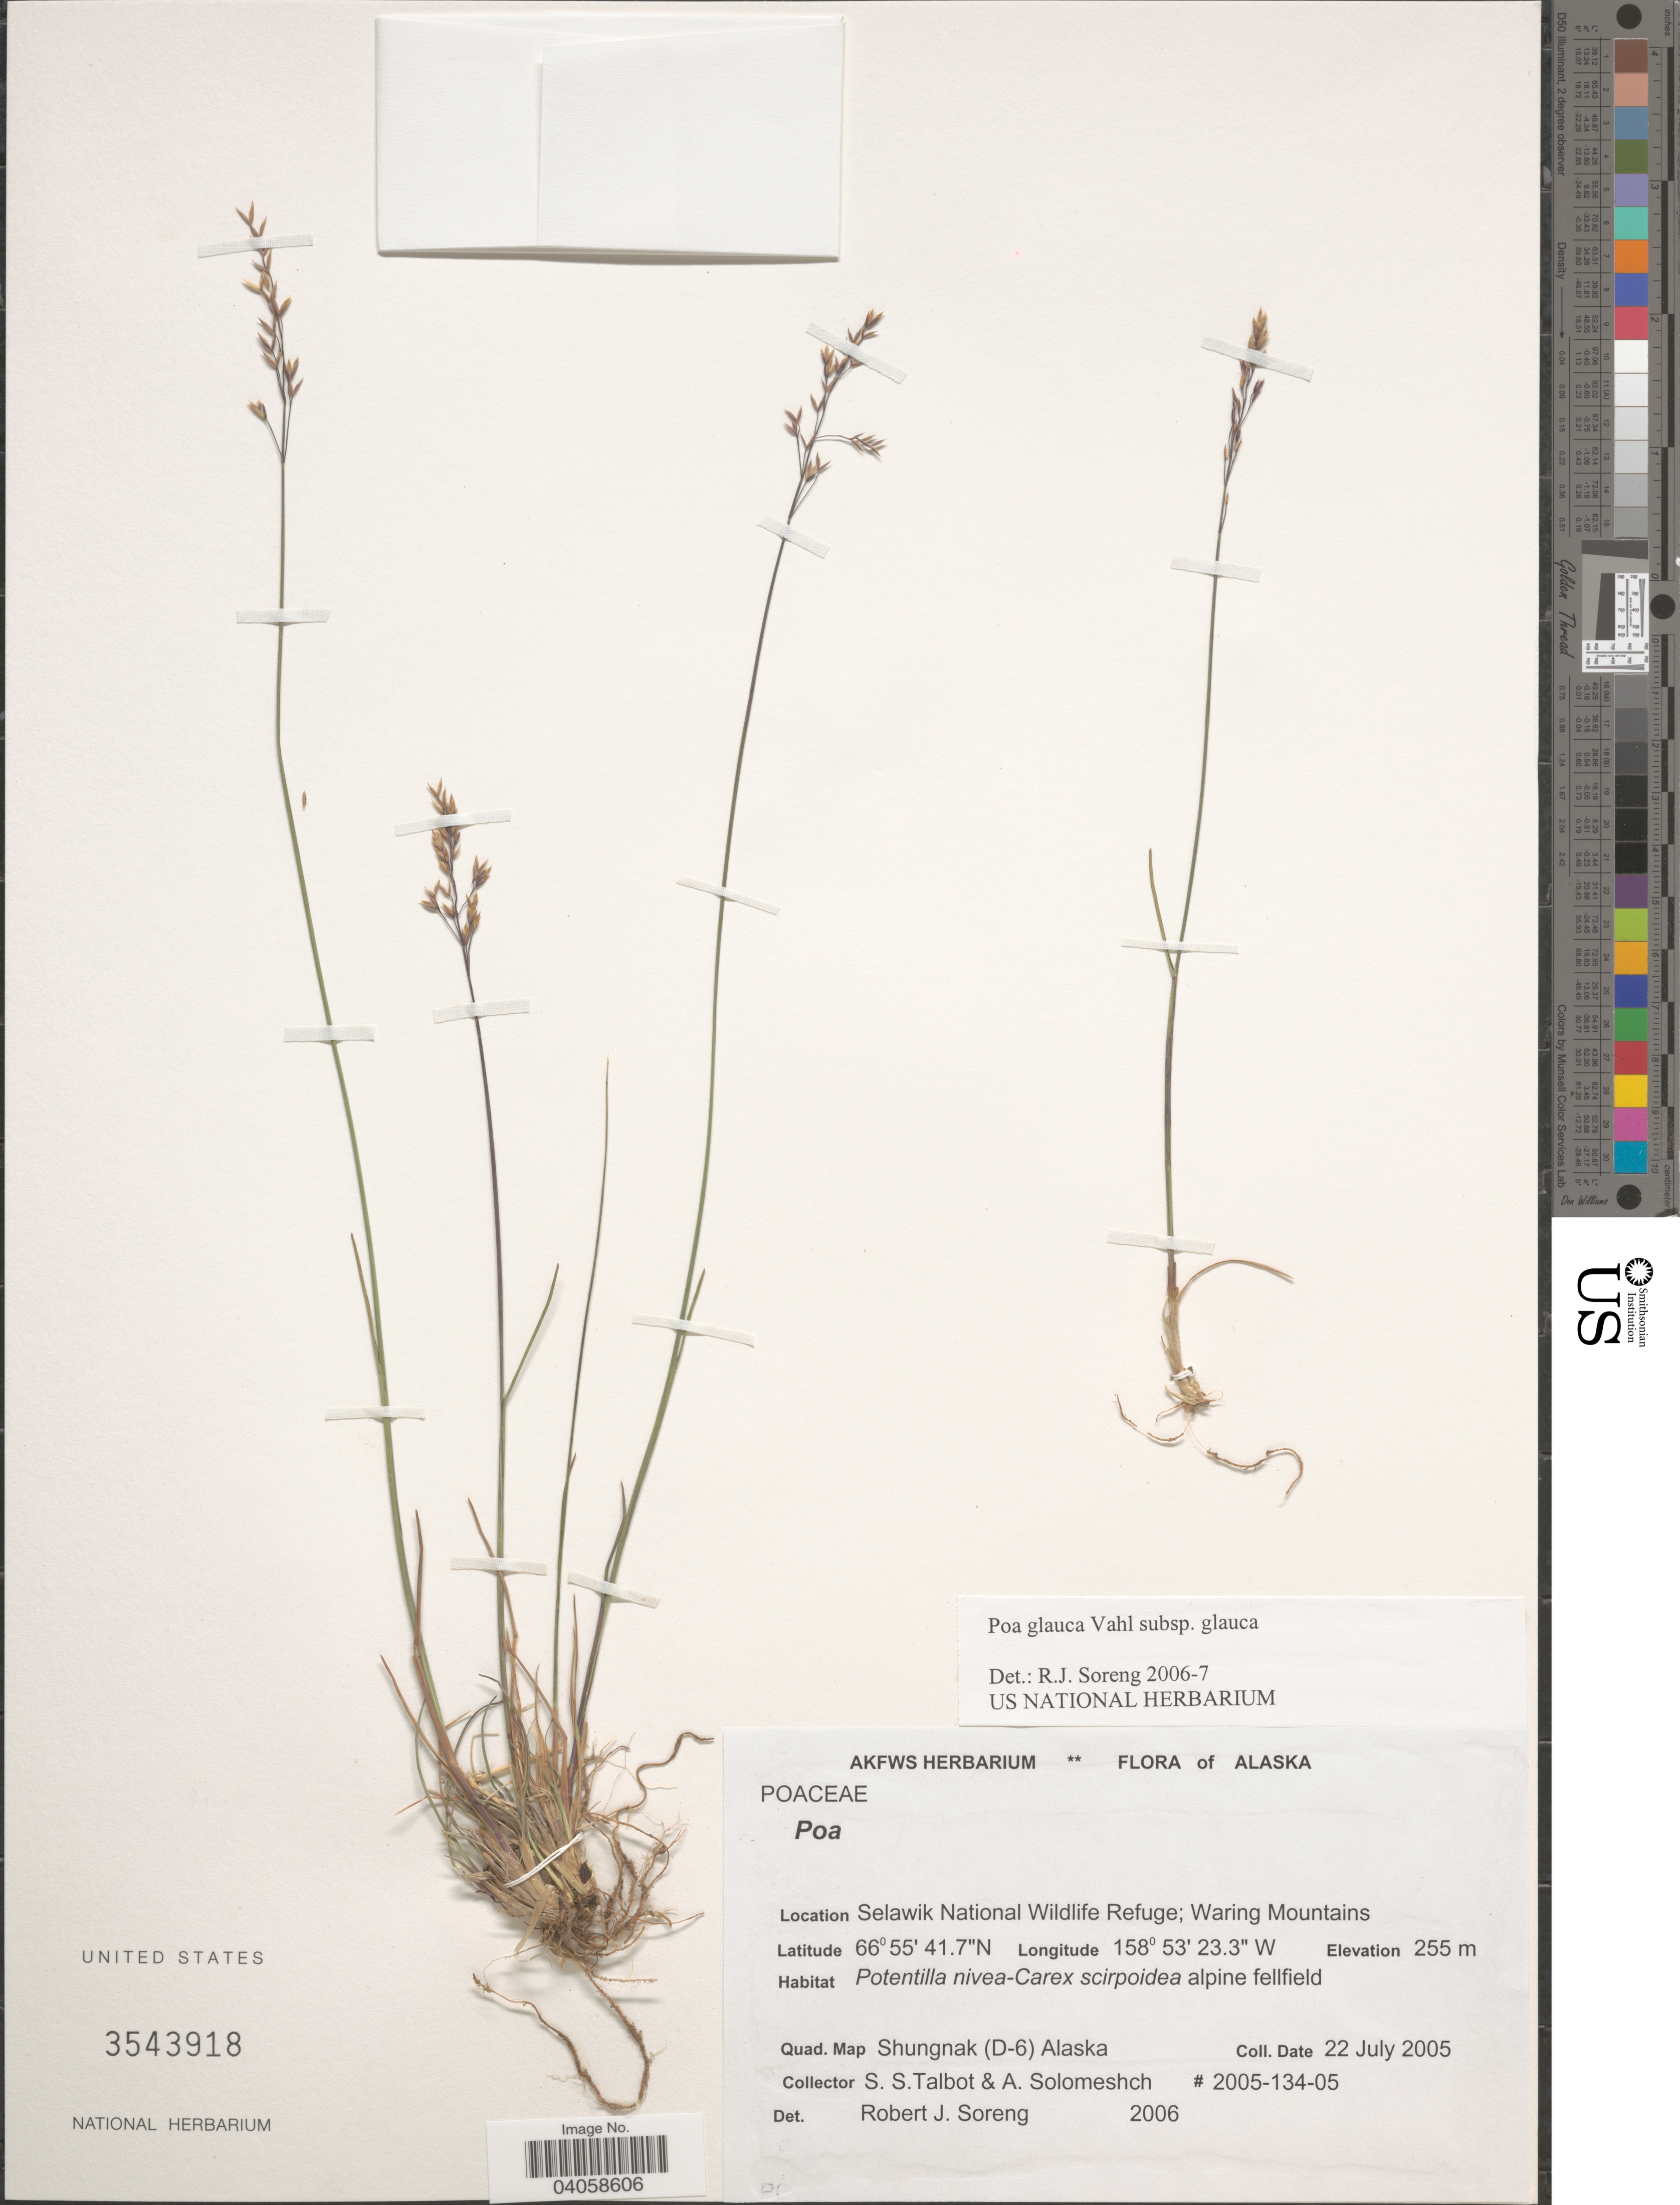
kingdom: Plantae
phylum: Tracheophyta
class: Liliopsida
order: Poales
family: Poaceae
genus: Poa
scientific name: Poa glauca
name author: Vahl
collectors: S. S. Talbot & A. Solomeshch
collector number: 2005-134-05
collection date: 2005-07-22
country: United States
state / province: Alaska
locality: Selawik National Wildlife Refuge; Waring Mountains. Quad. Map Shungnak (D-6).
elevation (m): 255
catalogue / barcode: US 3543918